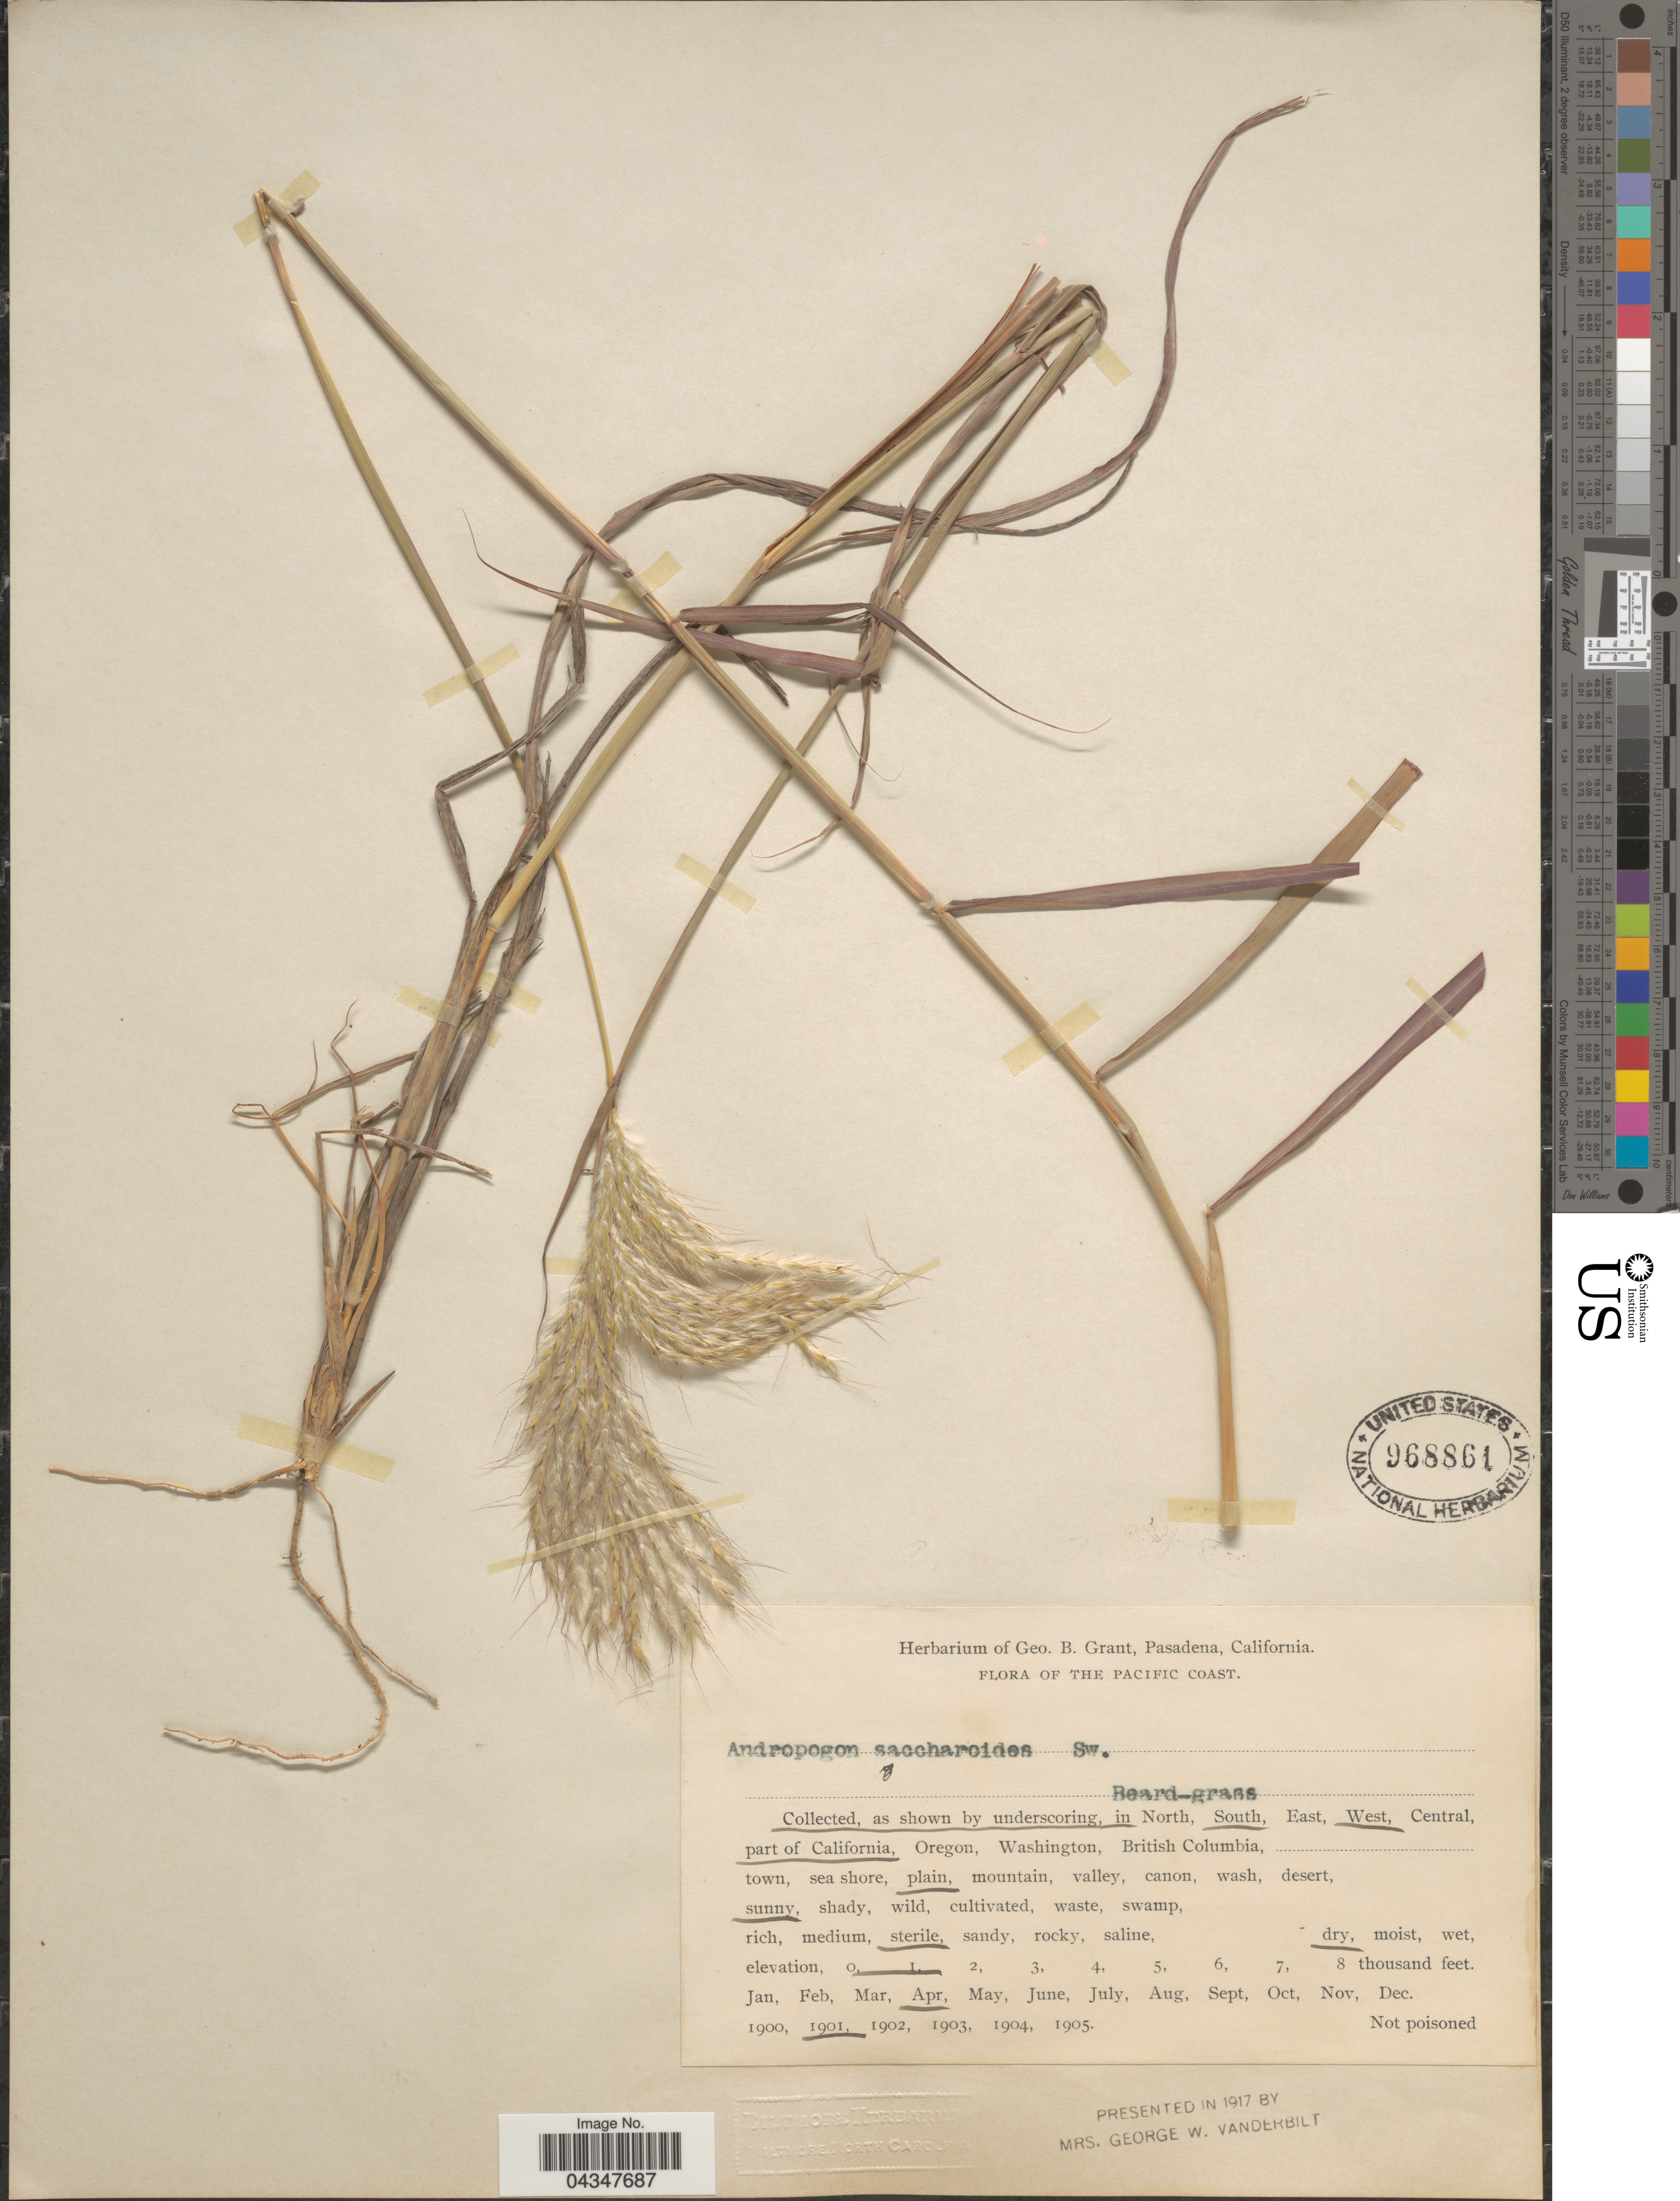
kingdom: Plantae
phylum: Tracheophyta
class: Liliopsida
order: Poales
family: Poaceae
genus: Bothriochloa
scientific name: Bothriochloa barbinodis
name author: (Lag.) Herter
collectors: ex herb. Geo. B. Grant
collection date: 1901-04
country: United States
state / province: California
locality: The Pacific Coast. South West part of California.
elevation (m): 0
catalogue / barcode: US 968861